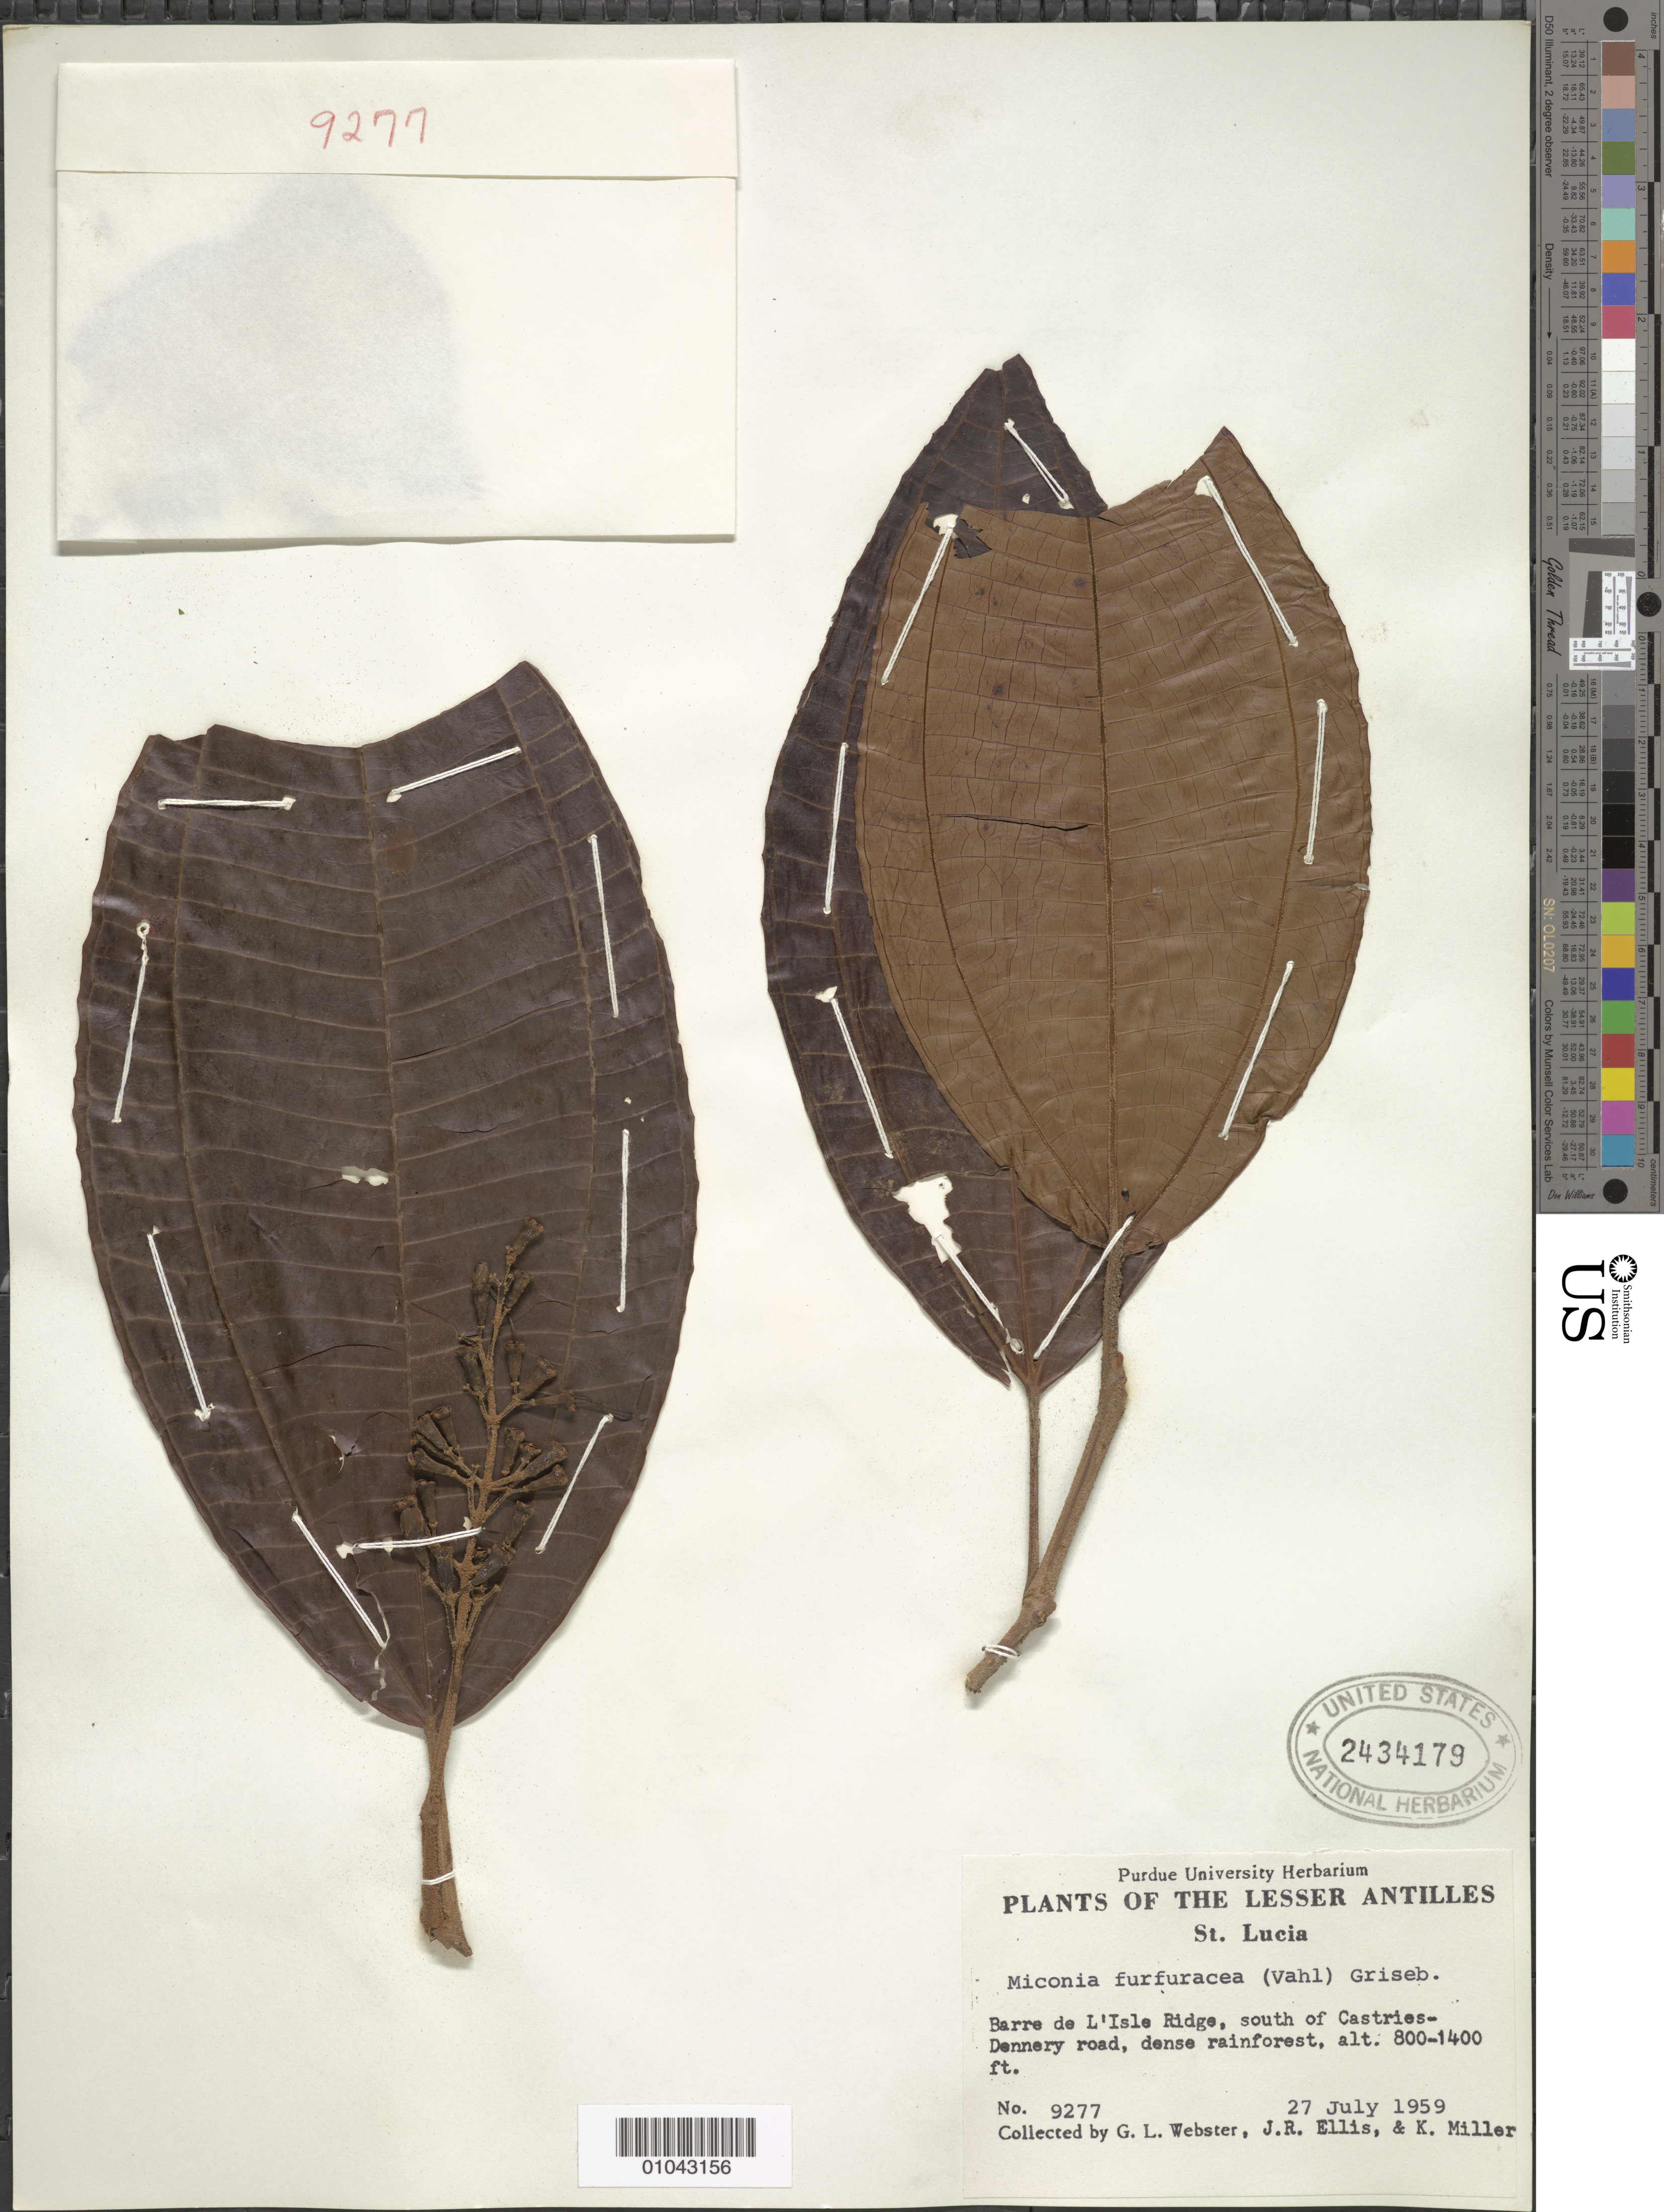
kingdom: Plantae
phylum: Tracheophyta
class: Magnoliopsida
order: Myrtales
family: Melastomataceae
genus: Miconia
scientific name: Miconia furfuracea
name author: (Vahl) Griseb.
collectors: G. L. Webster, J. R. Ellis & K. Miller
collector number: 9277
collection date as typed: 27 Jan 1959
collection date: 1959-01-27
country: St. Lucia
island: St. Lucia I.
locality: Barre de l'Isle Ridge, south of Castries-Dennery Road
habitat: Dense rainforest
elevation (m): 244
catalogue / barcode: US 2434179